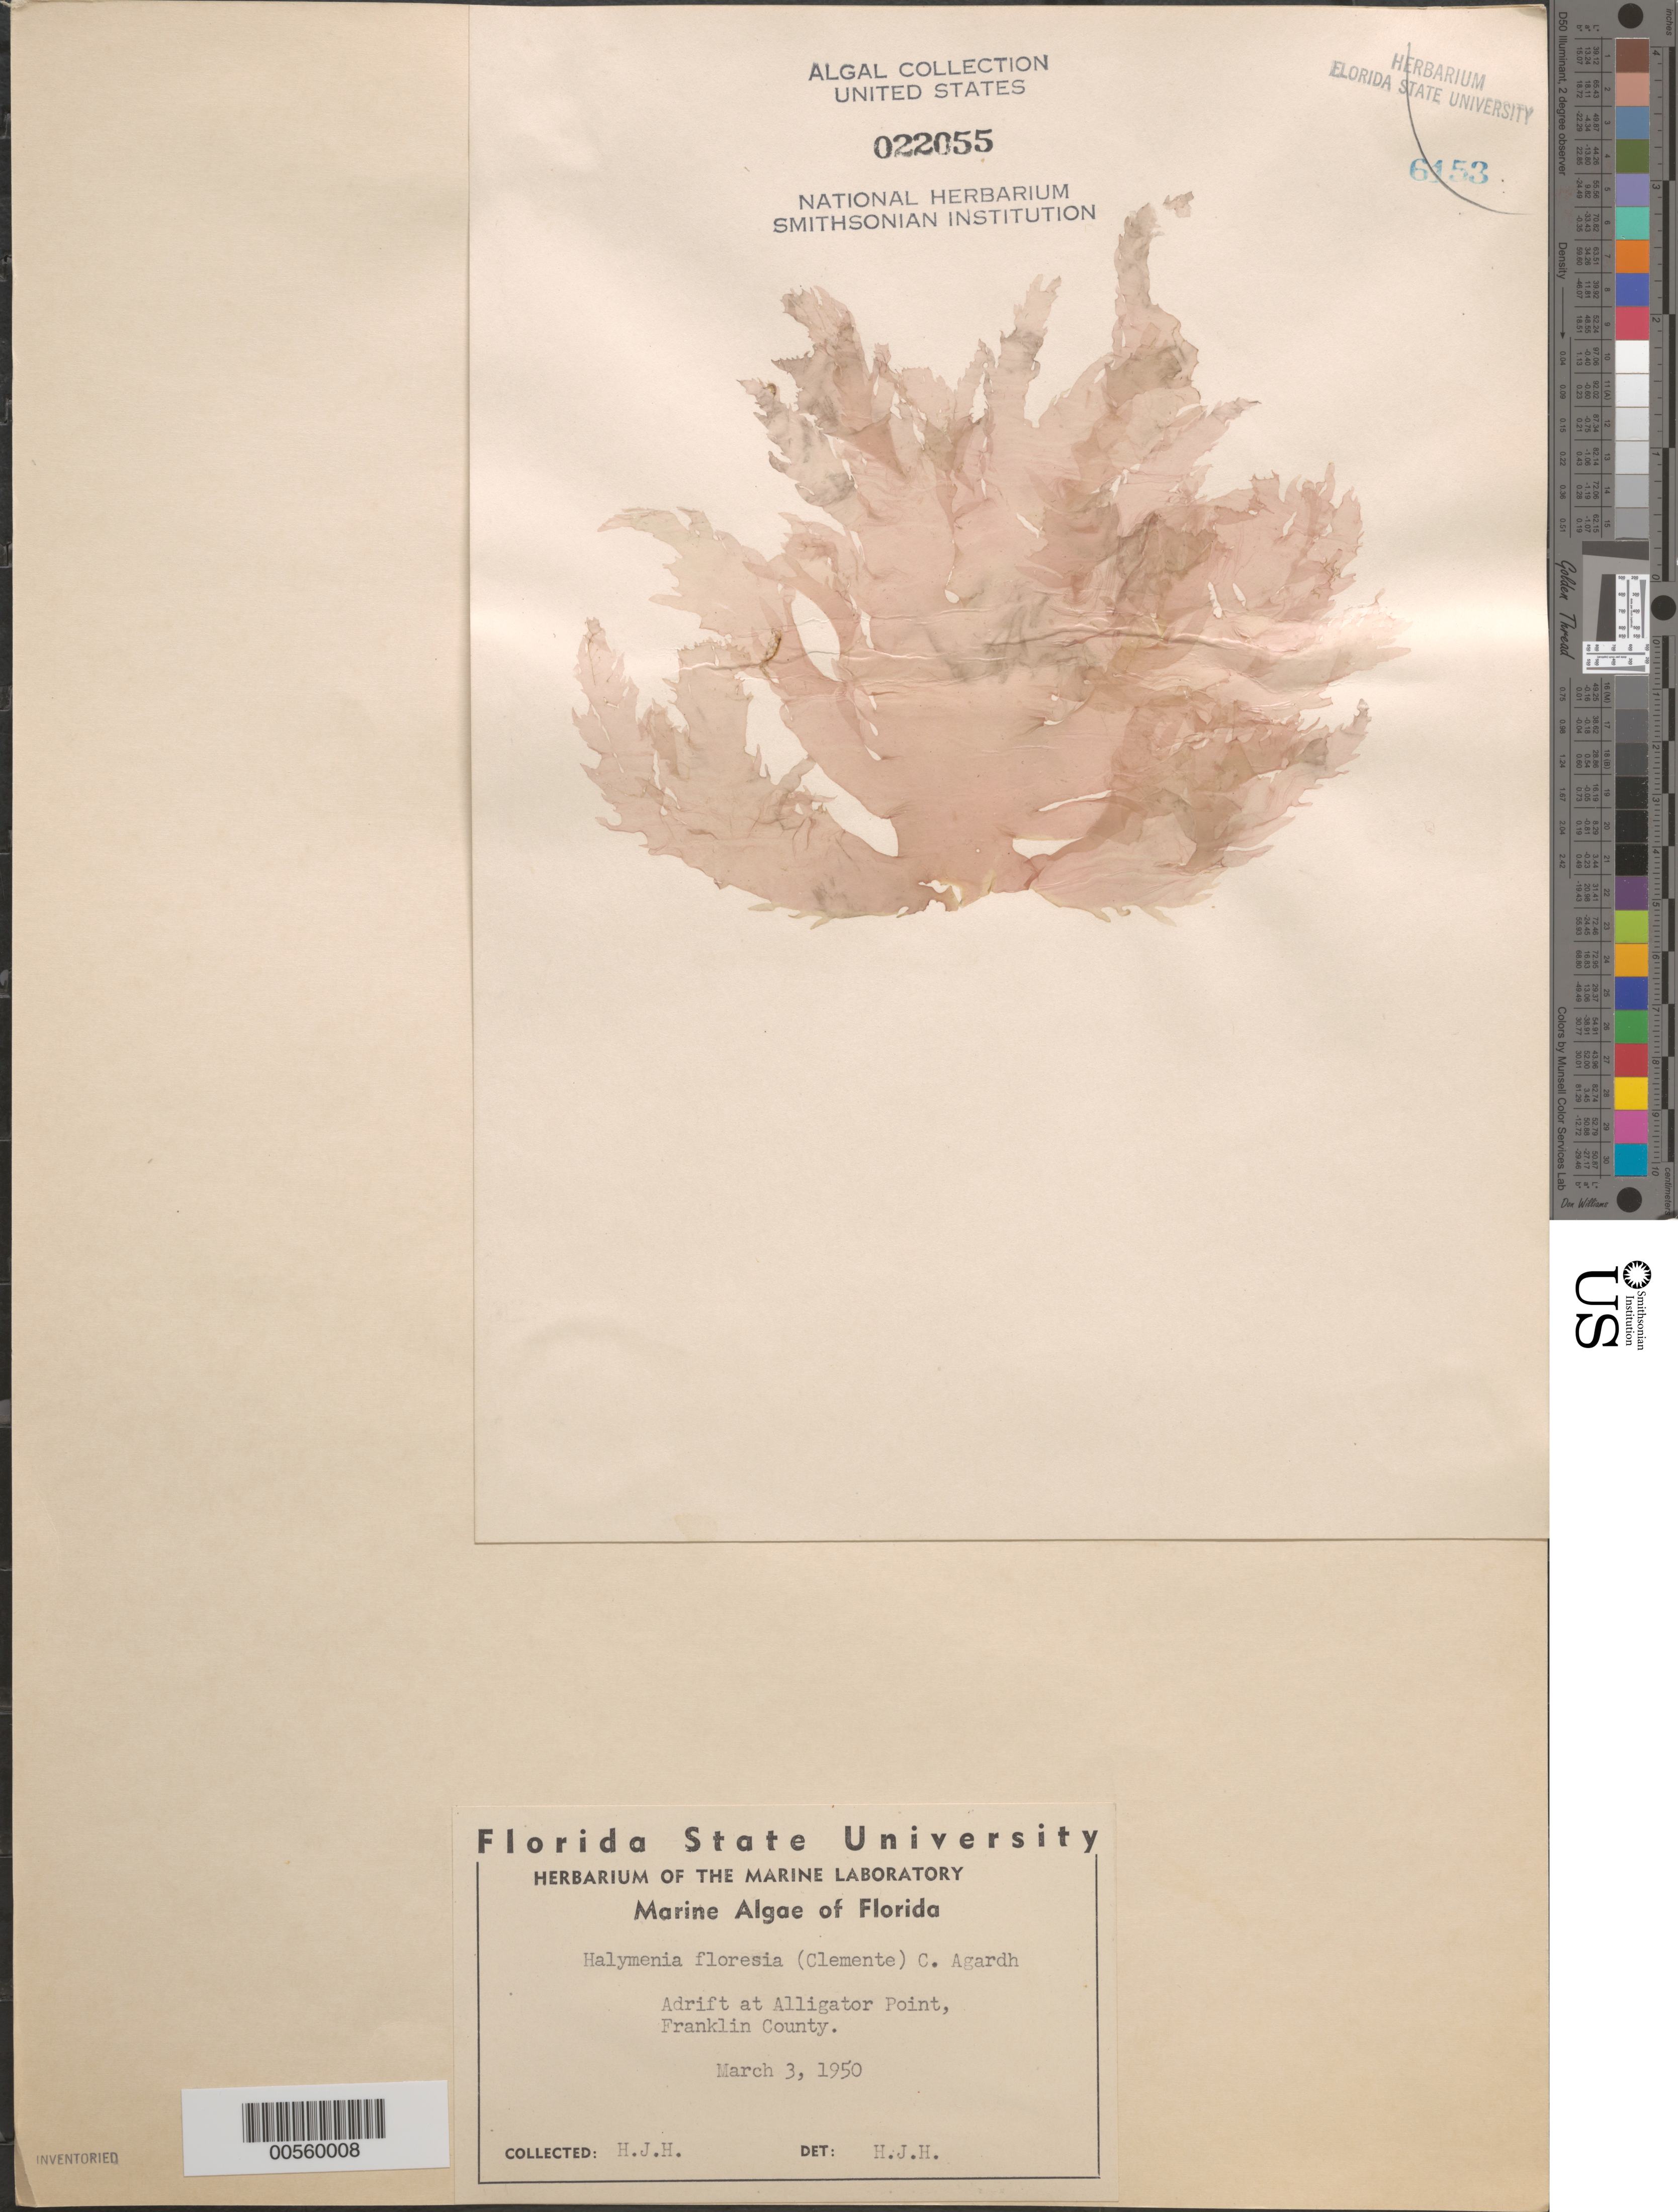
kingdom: Plantae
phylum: Rhodophyta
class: Florideophyceae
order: Halymeniales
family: Halymeniaceae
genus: Halymenia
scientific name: Halymenia floresii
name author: (Clemente) C. Agardh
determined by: Humm, Harold J.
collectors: H. J. Humm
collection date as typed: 03 Mar 1950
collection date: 1950-03-03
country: United States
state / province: Florida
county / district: Franklin County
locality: Alligator Point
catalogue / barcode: US 22055